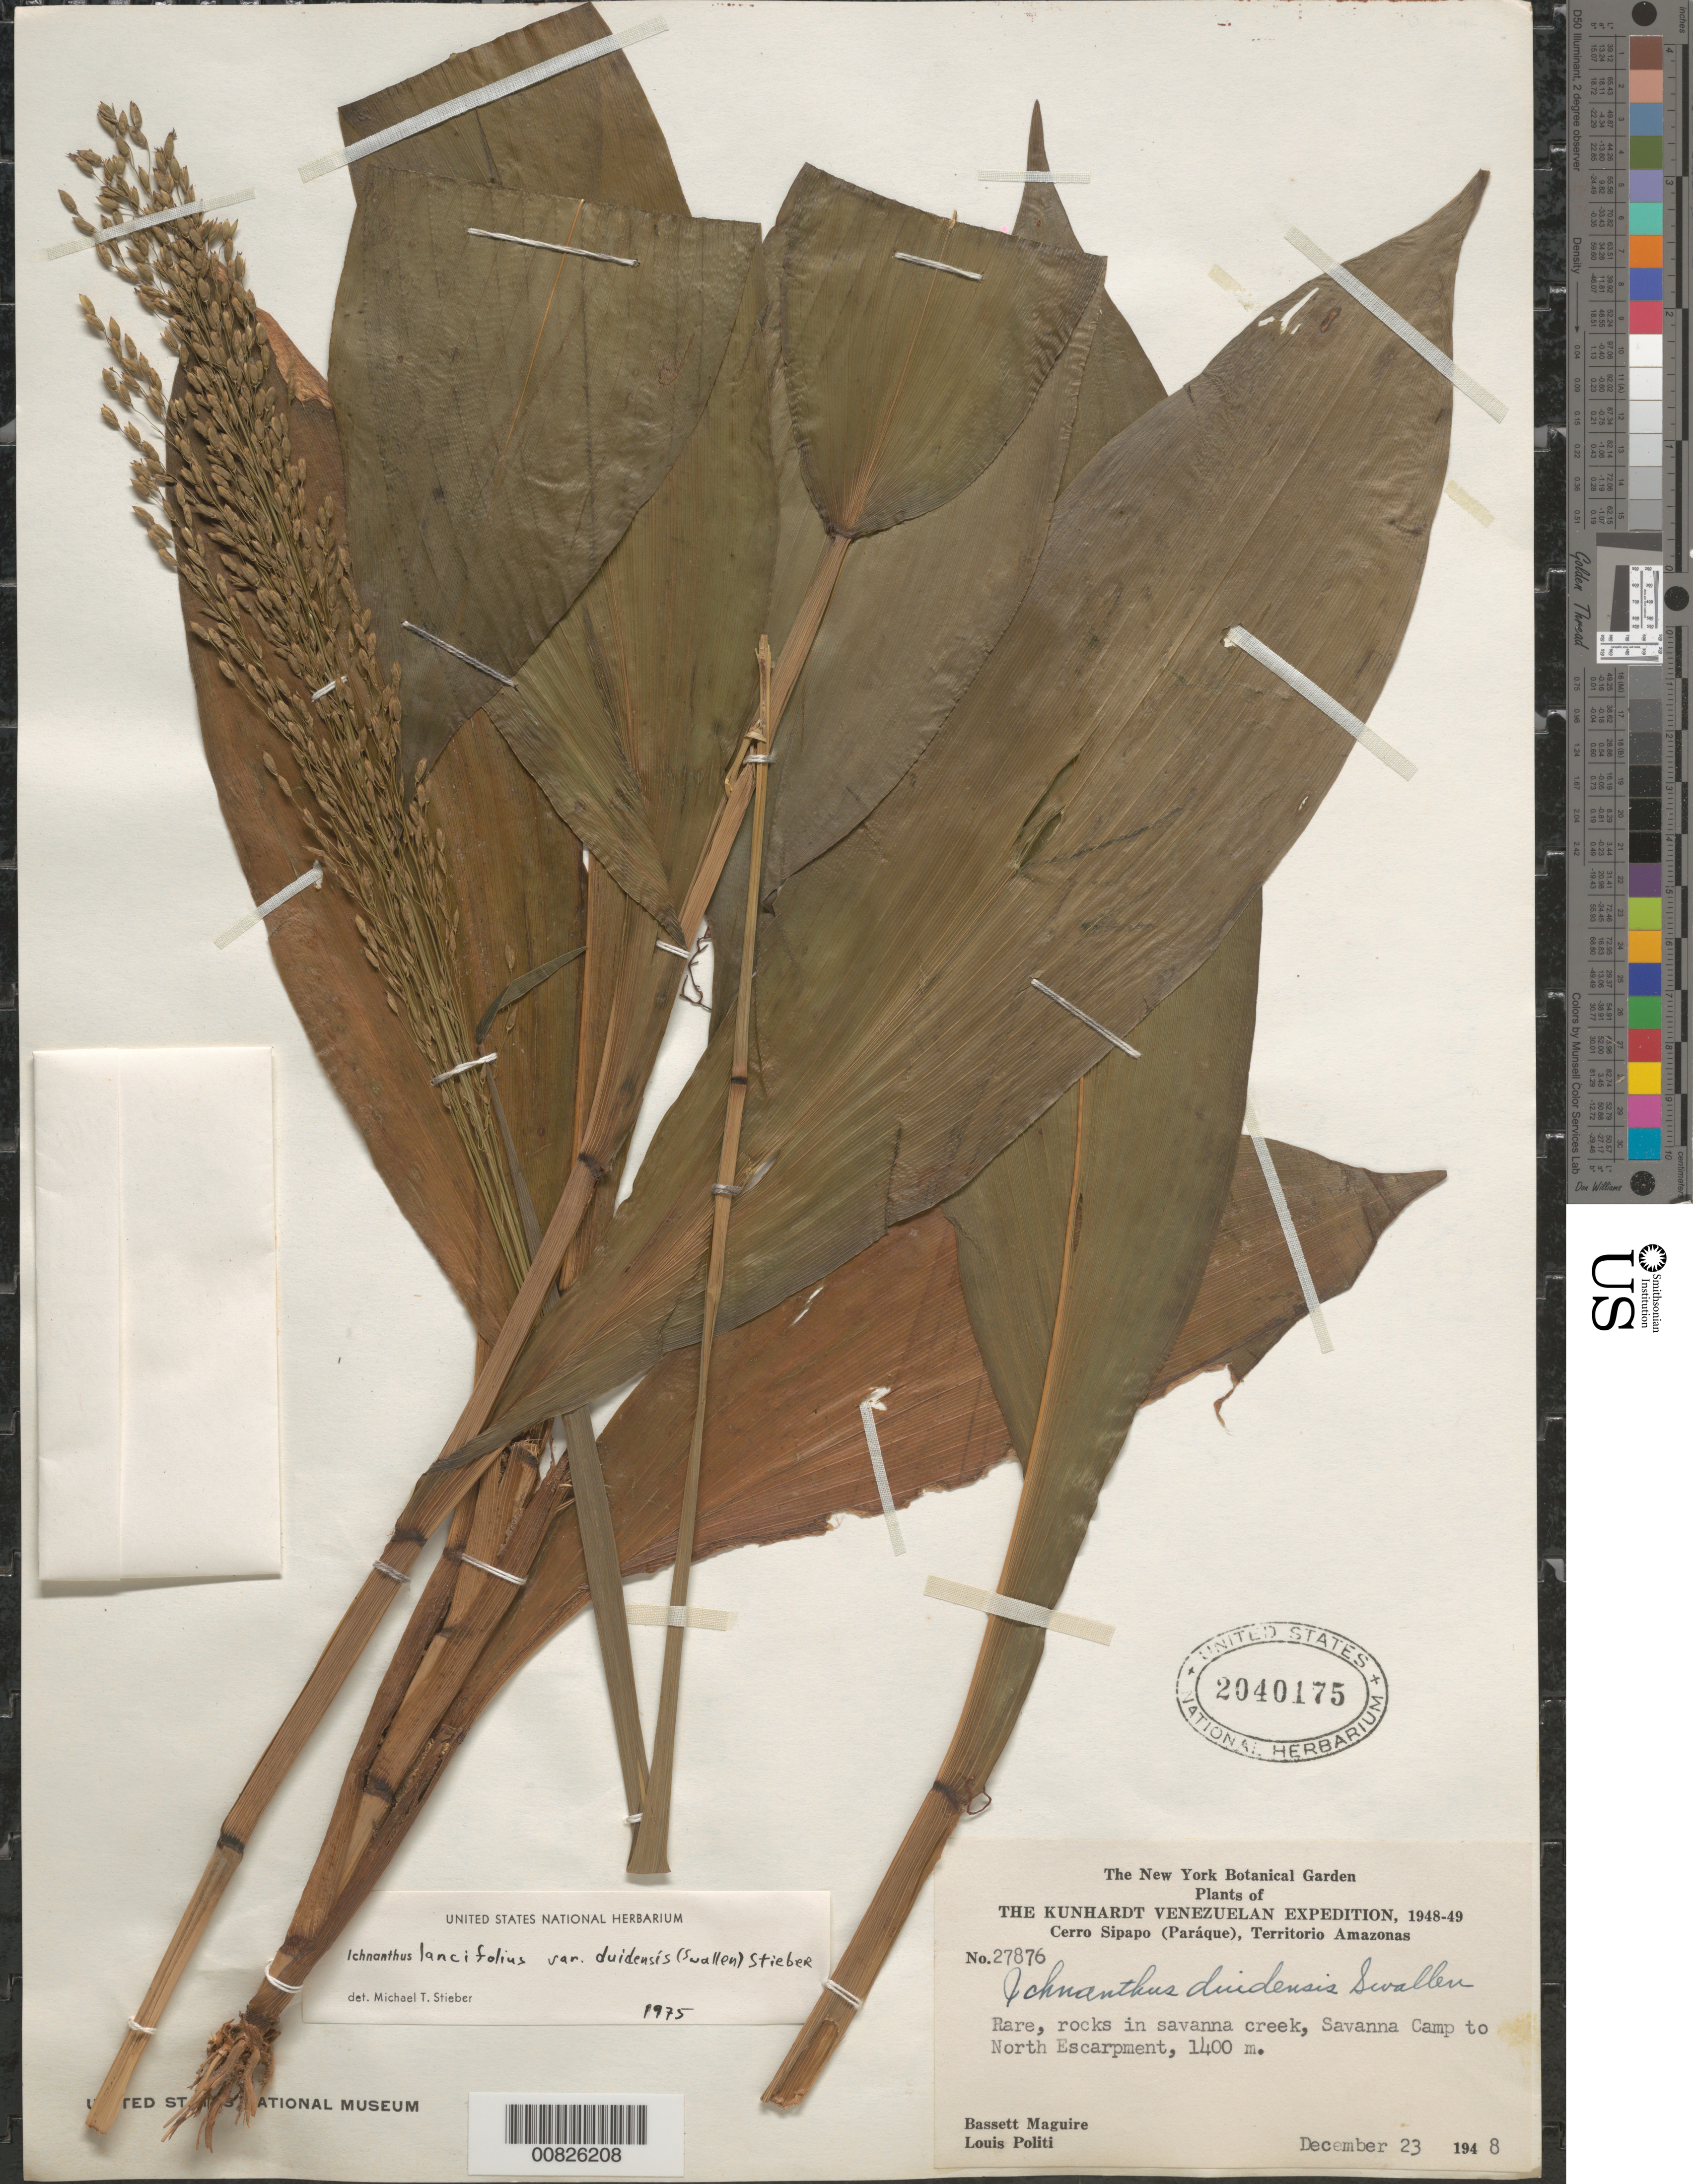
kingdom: Plantae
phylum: Tracheophyta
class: Liliopsida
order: Poales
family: Poaceae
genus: Ichnanthus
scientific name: Ichnanthus lancifolius var. duidensis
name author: (Swallen)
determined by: Stieber, M. T.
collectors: B. Maguire & L. Politi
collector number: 27876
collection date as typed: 23-Dec-48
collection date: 1948-12-23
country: Venezuela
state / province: Amazonas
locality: Cerro Sipapo (Paráque), Savanna Camp to North Escarpment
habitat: Rocks in savanna creek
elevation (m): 1400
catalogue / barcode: US 2040175